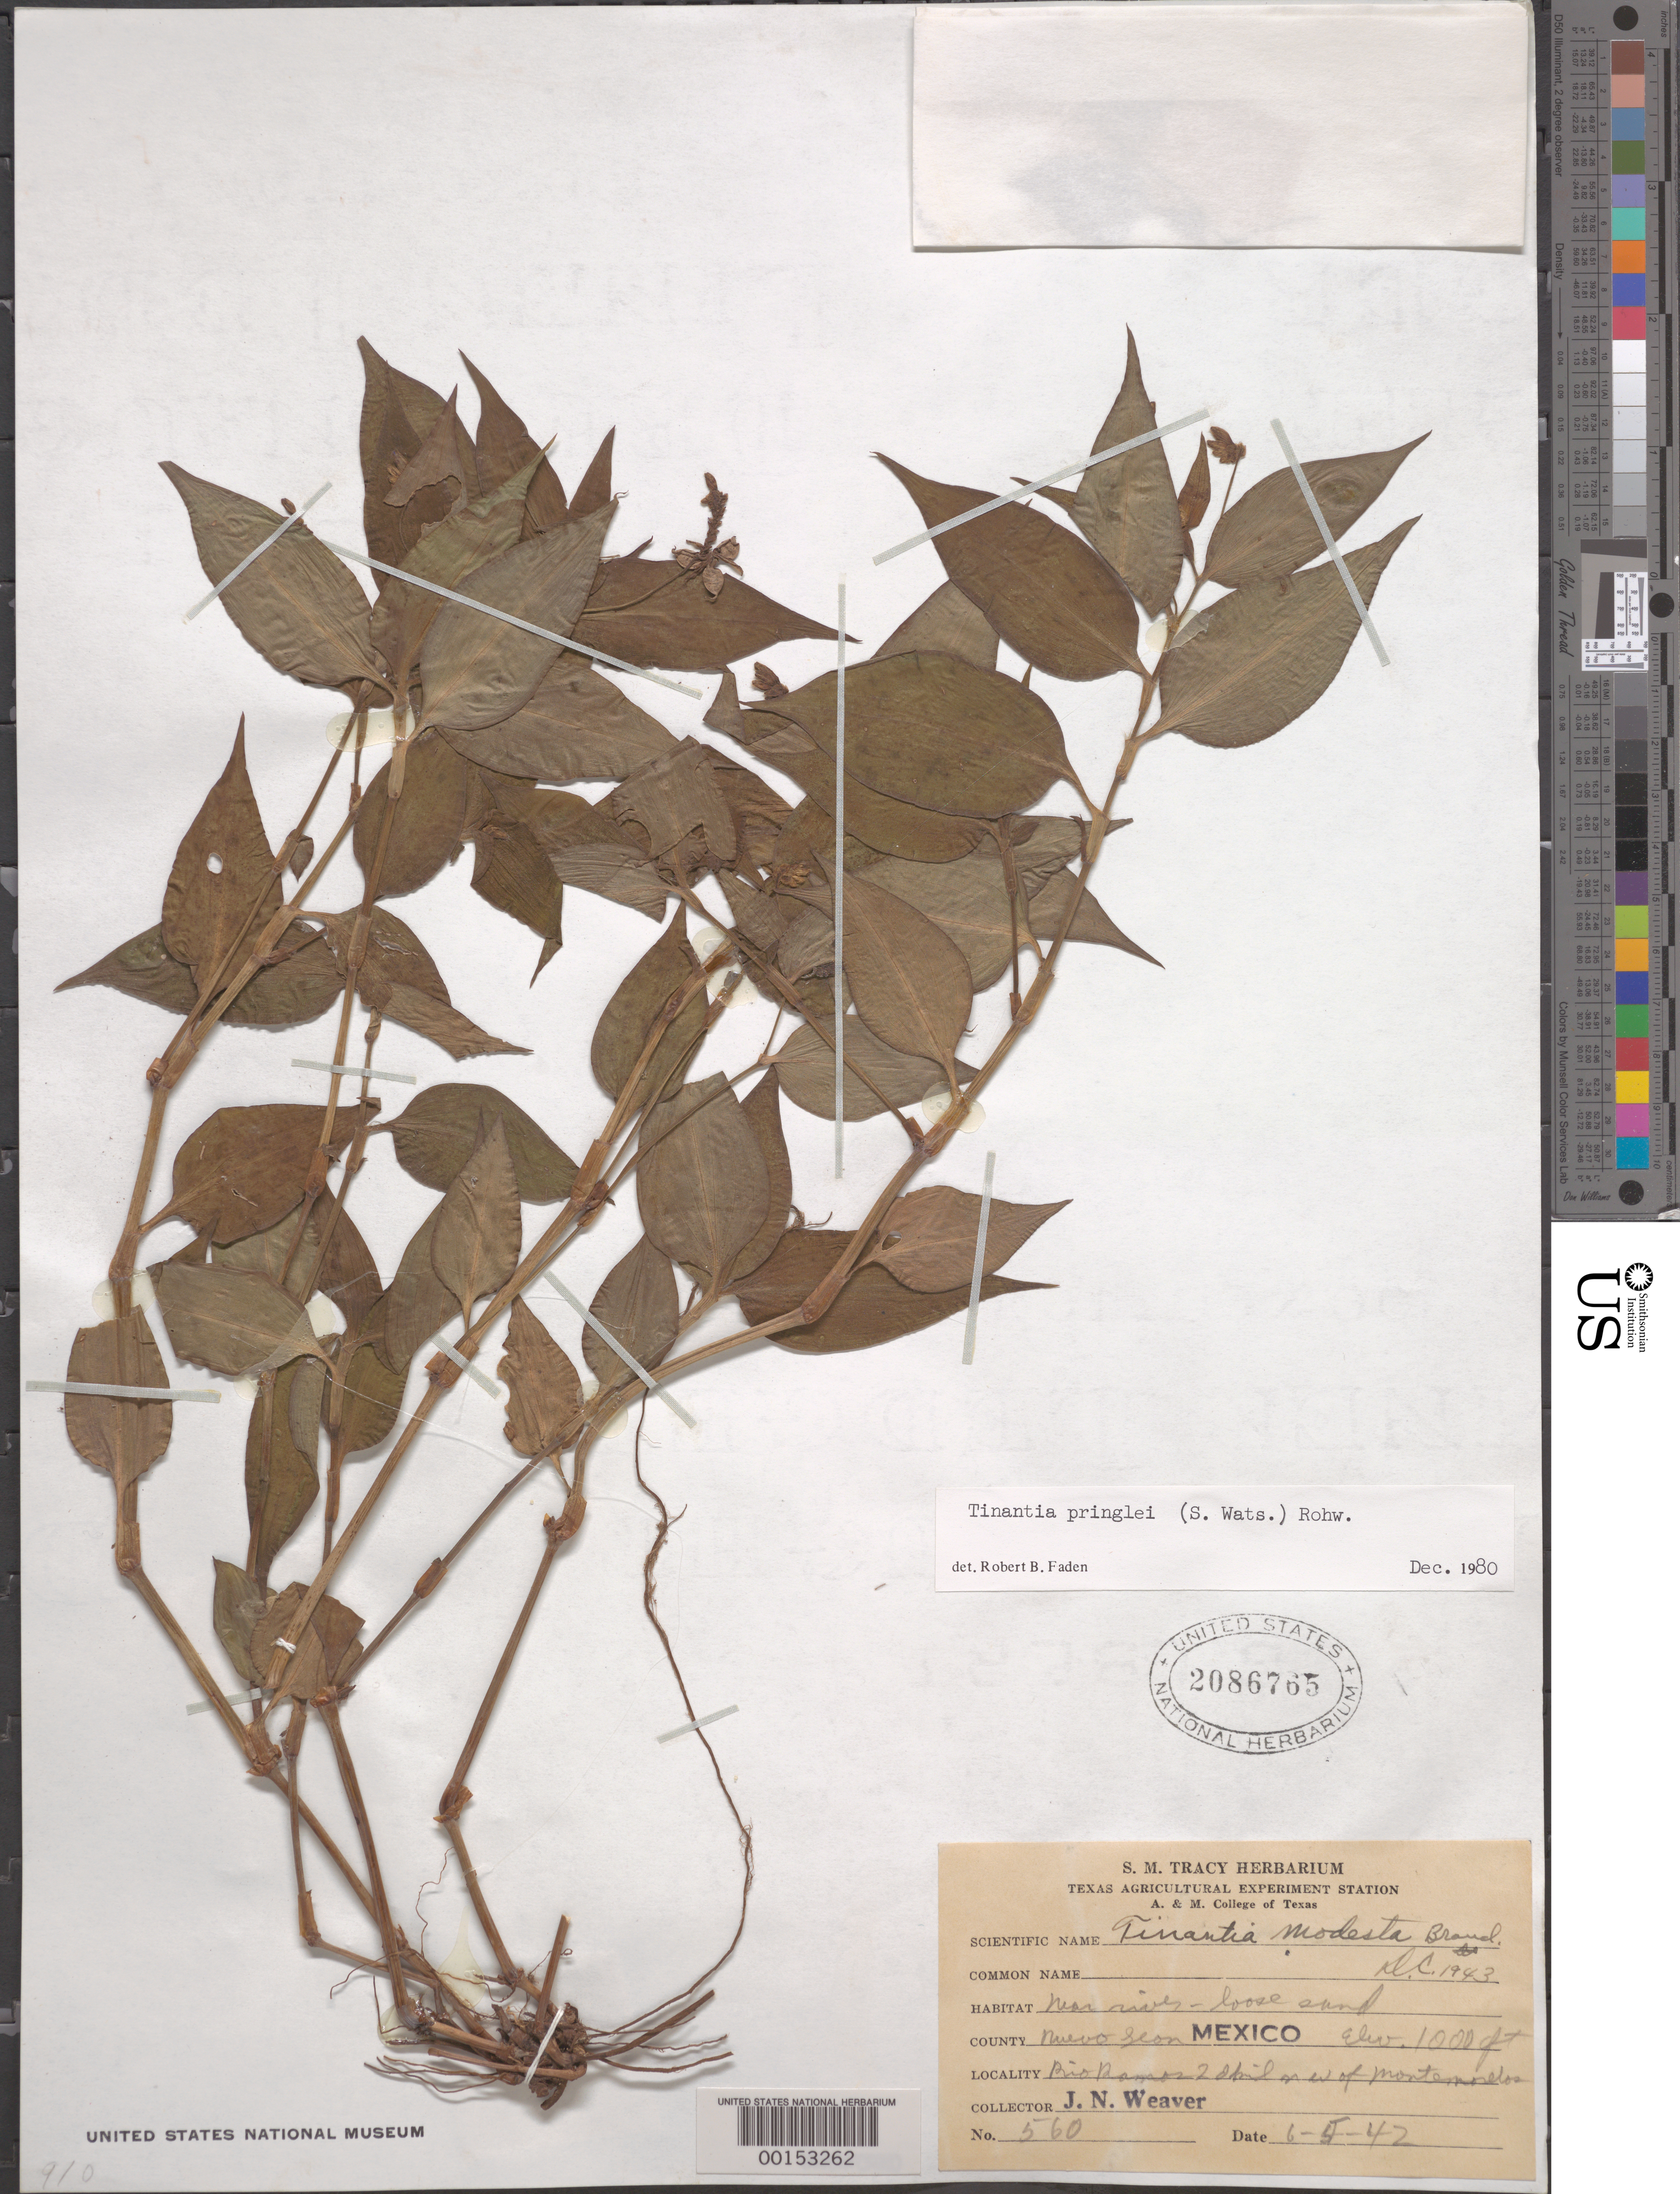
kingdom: Plantae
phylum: Tracheophyta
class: Liliopsida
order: Commelinales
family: Commelinaceae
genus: Tinantia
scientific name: Tinantia pringlei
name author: (S. Watson) Rohweder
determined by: Faden, Robert B., (US), Smithsonian Institution - National Museum of Natural History (UNITED STATES)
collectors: J. N. Weaver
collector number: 560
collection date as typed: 05 Jan 1942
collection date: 1942-01-05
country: Mexico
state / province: Nuevo León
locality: Rio ramos, W of monte Morelos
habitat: Loose sand, near river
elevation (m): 305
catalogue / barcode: US 2086765